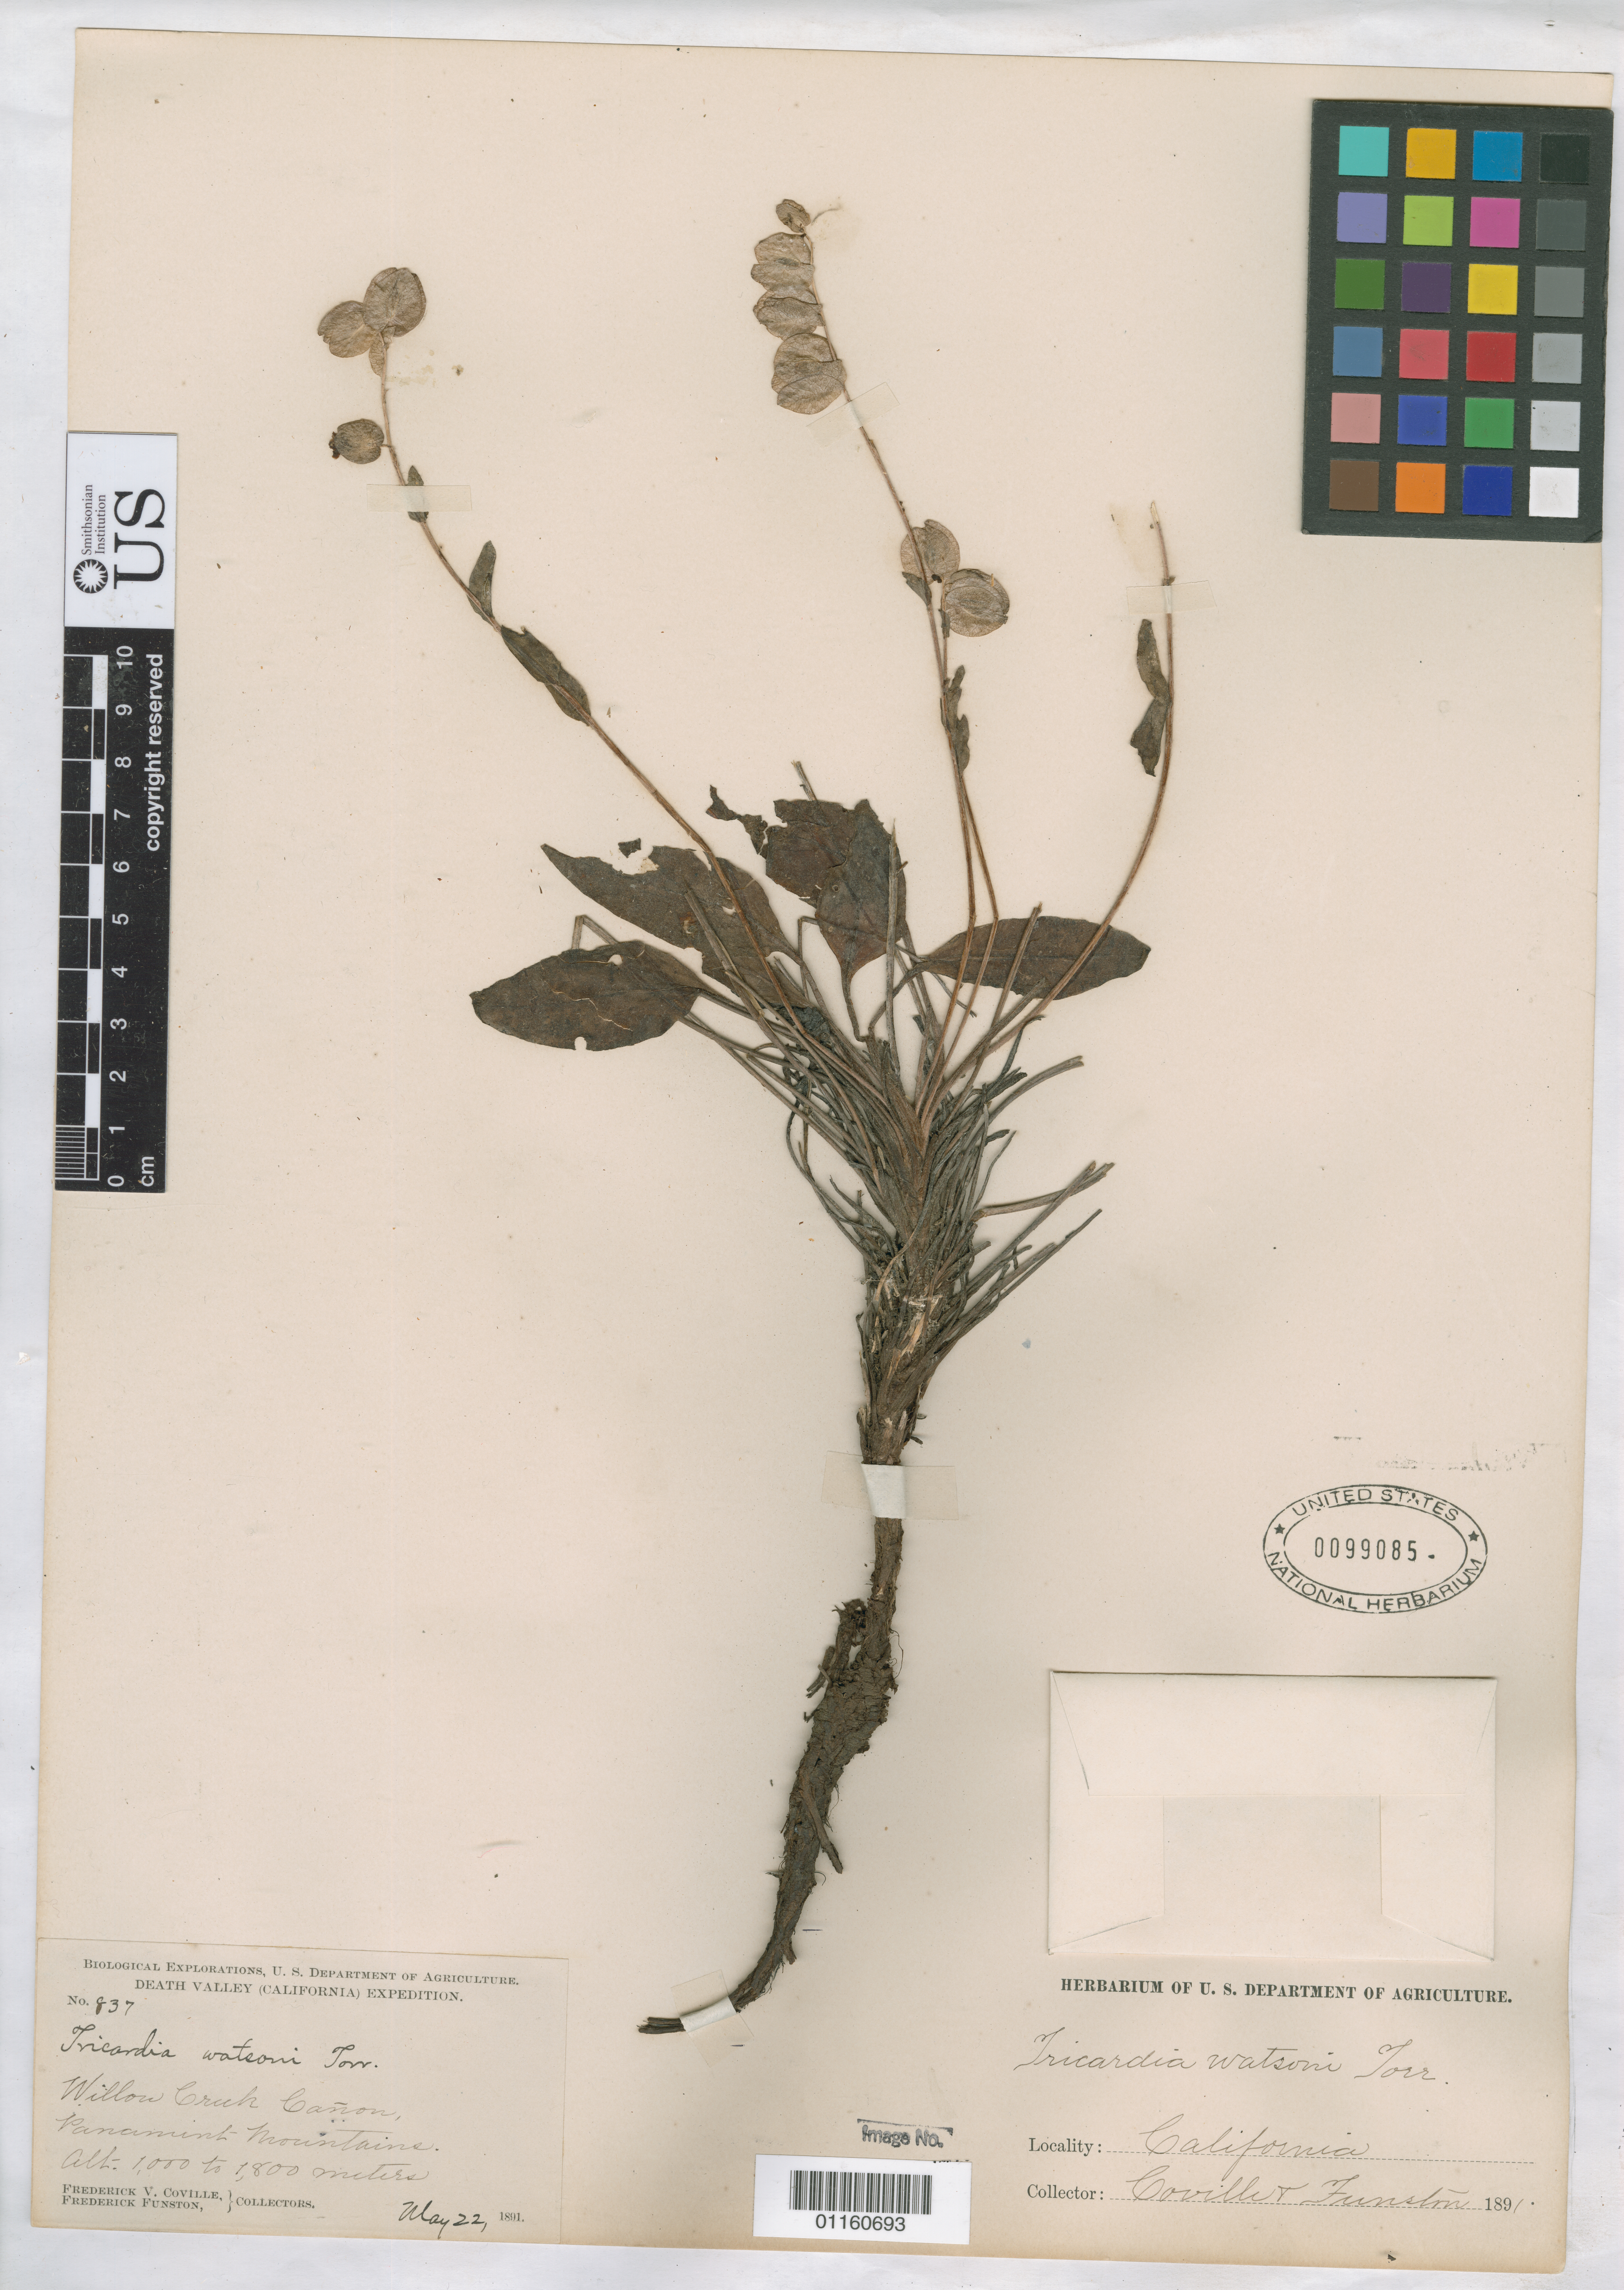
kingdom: Plantae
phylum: Tracheophyta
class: Magnoliopsida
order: Boraginales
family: Hydrophyllaceae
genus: Tricardia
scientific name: Tricardia watsonii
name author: Torr. ex S. Watson in C. King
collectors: F. V. Coville & F. Funston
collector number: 837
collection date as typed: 22 May 1891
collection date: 1891-05-22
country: United States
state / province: California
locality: Willow Creek Canyon, Panamint Mts.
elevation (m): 1000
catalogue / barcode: US 99085